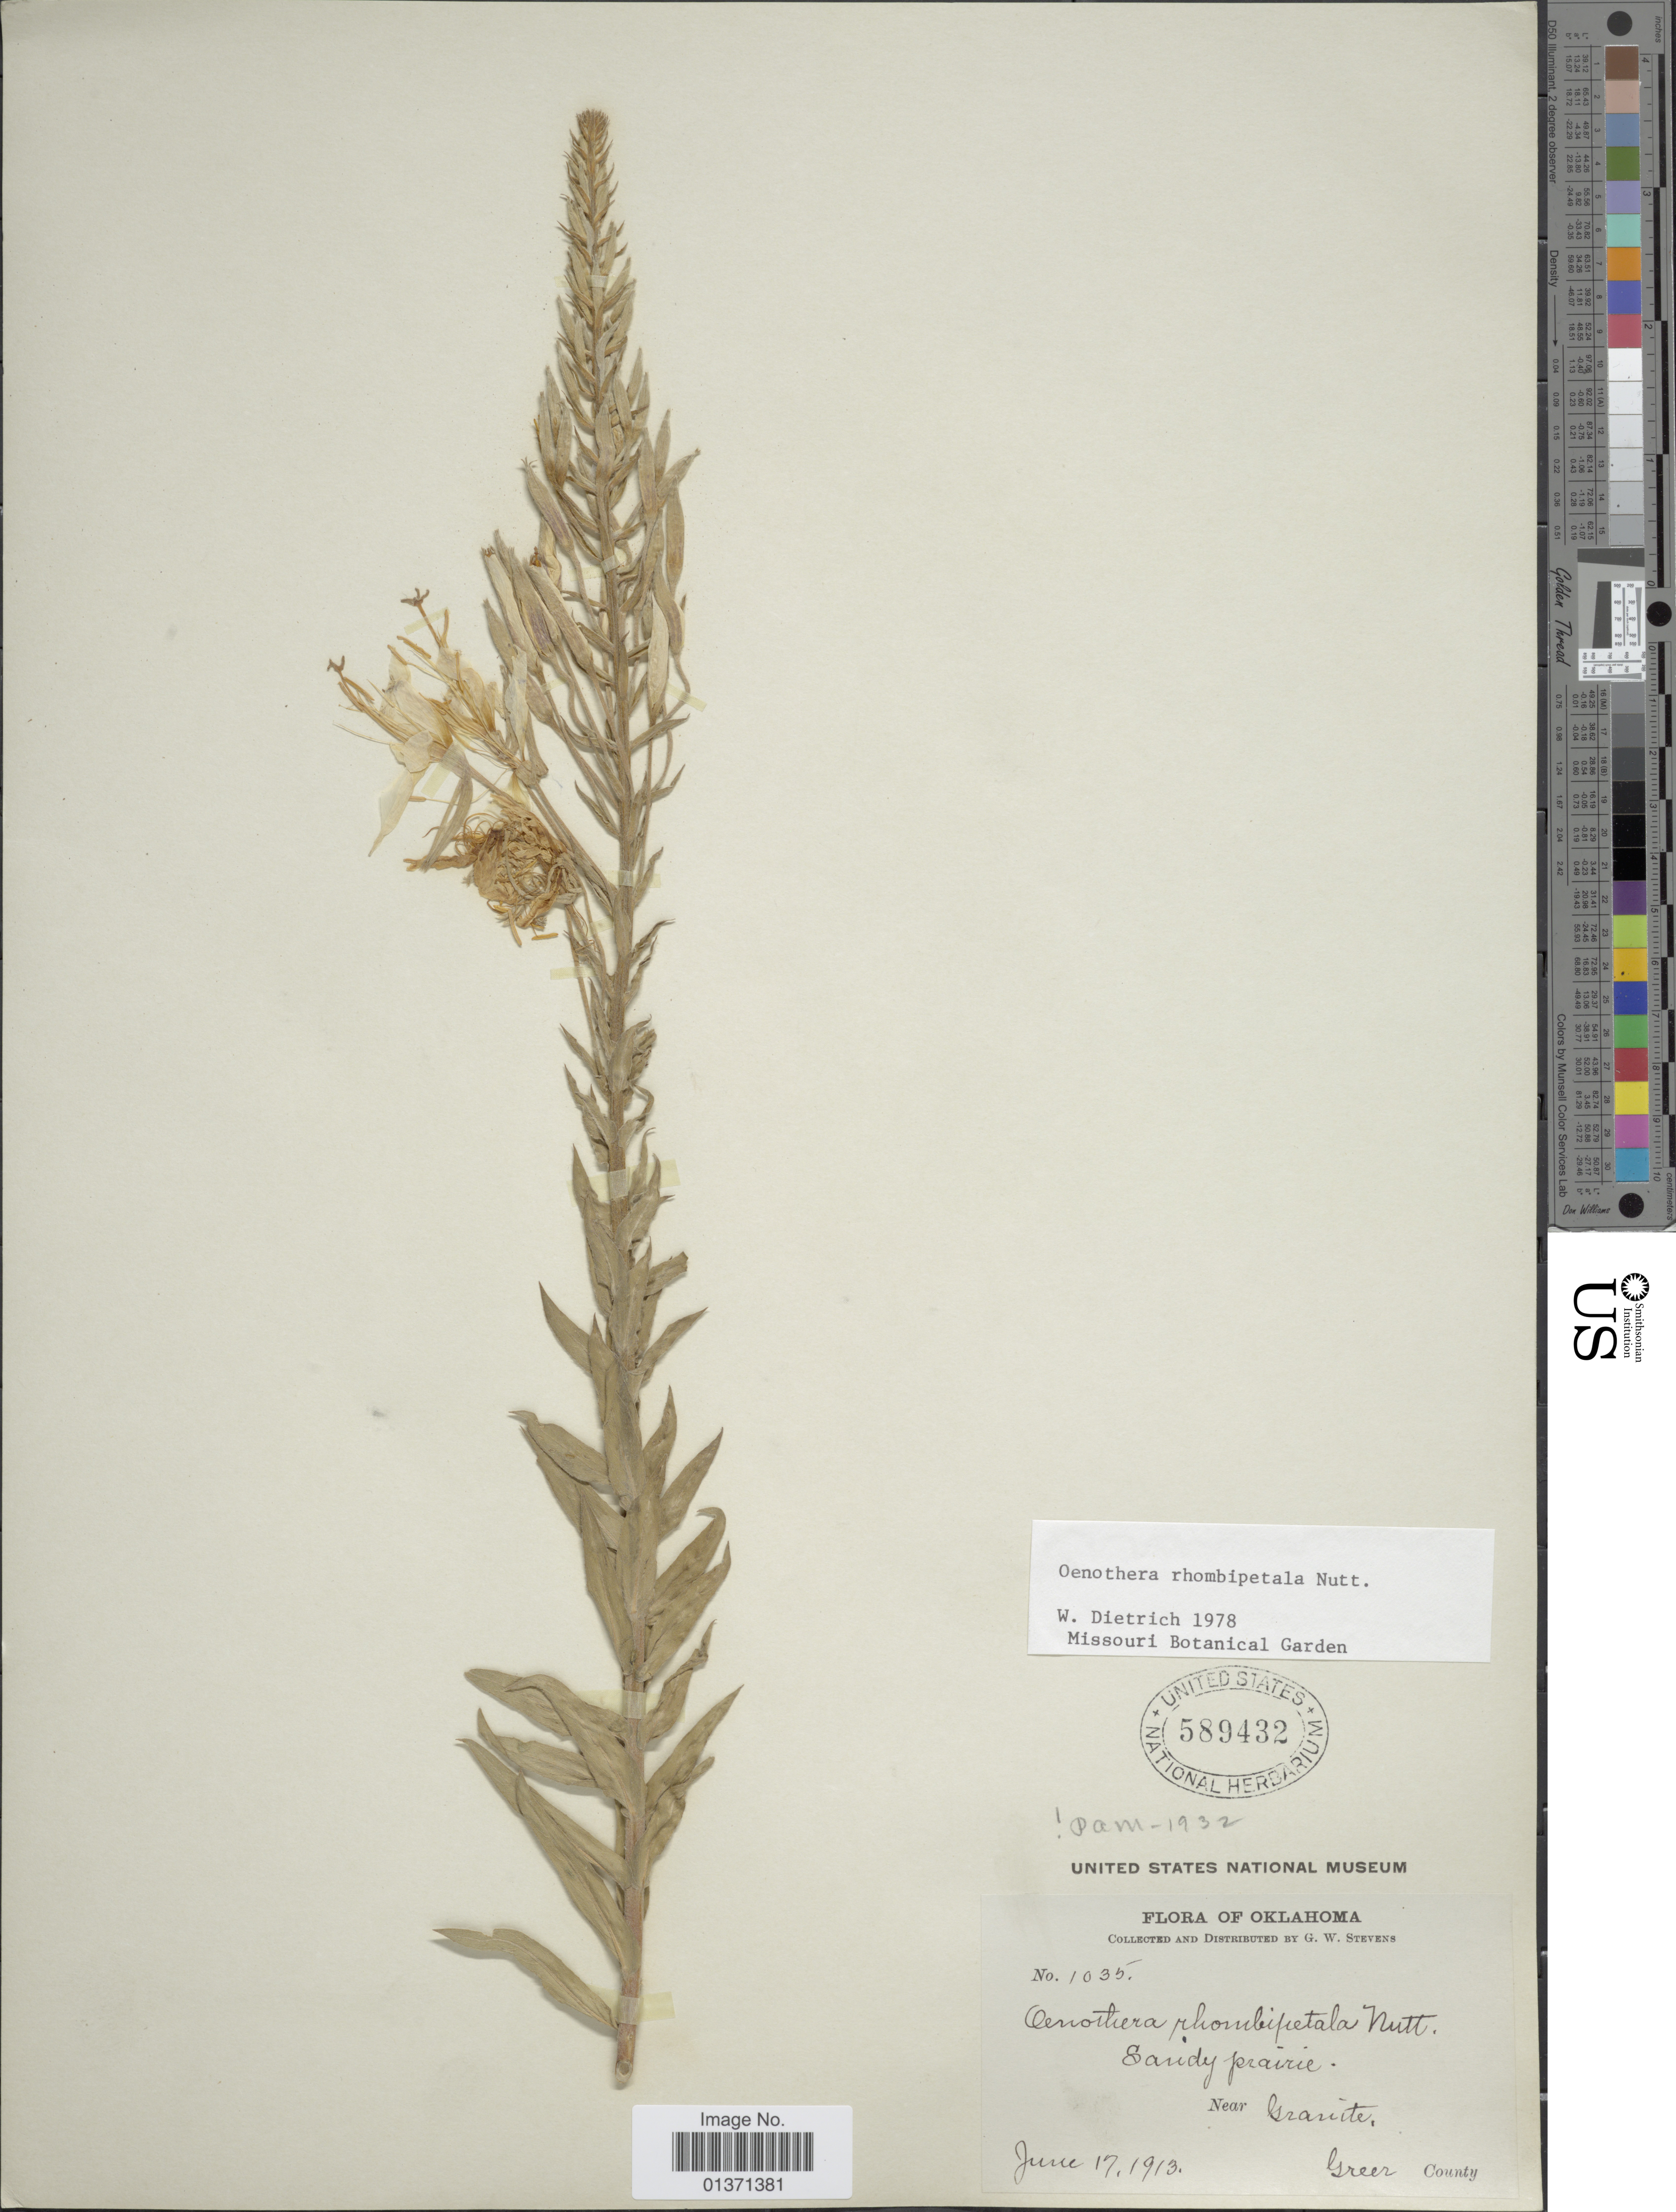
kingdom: Plantae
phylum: Tracheophyta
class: Magnoliopsida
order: Myrtales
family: Onagraceae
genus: Oenothera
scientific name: Oenothera rhombipetala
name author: Nutt. ex Torr & A. Gray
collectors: G. W. Stevens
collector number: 1035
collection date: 1913-06-17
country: United States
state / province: Oklahoma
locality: Sandy prairie, Near Granite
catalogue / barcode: US 589432